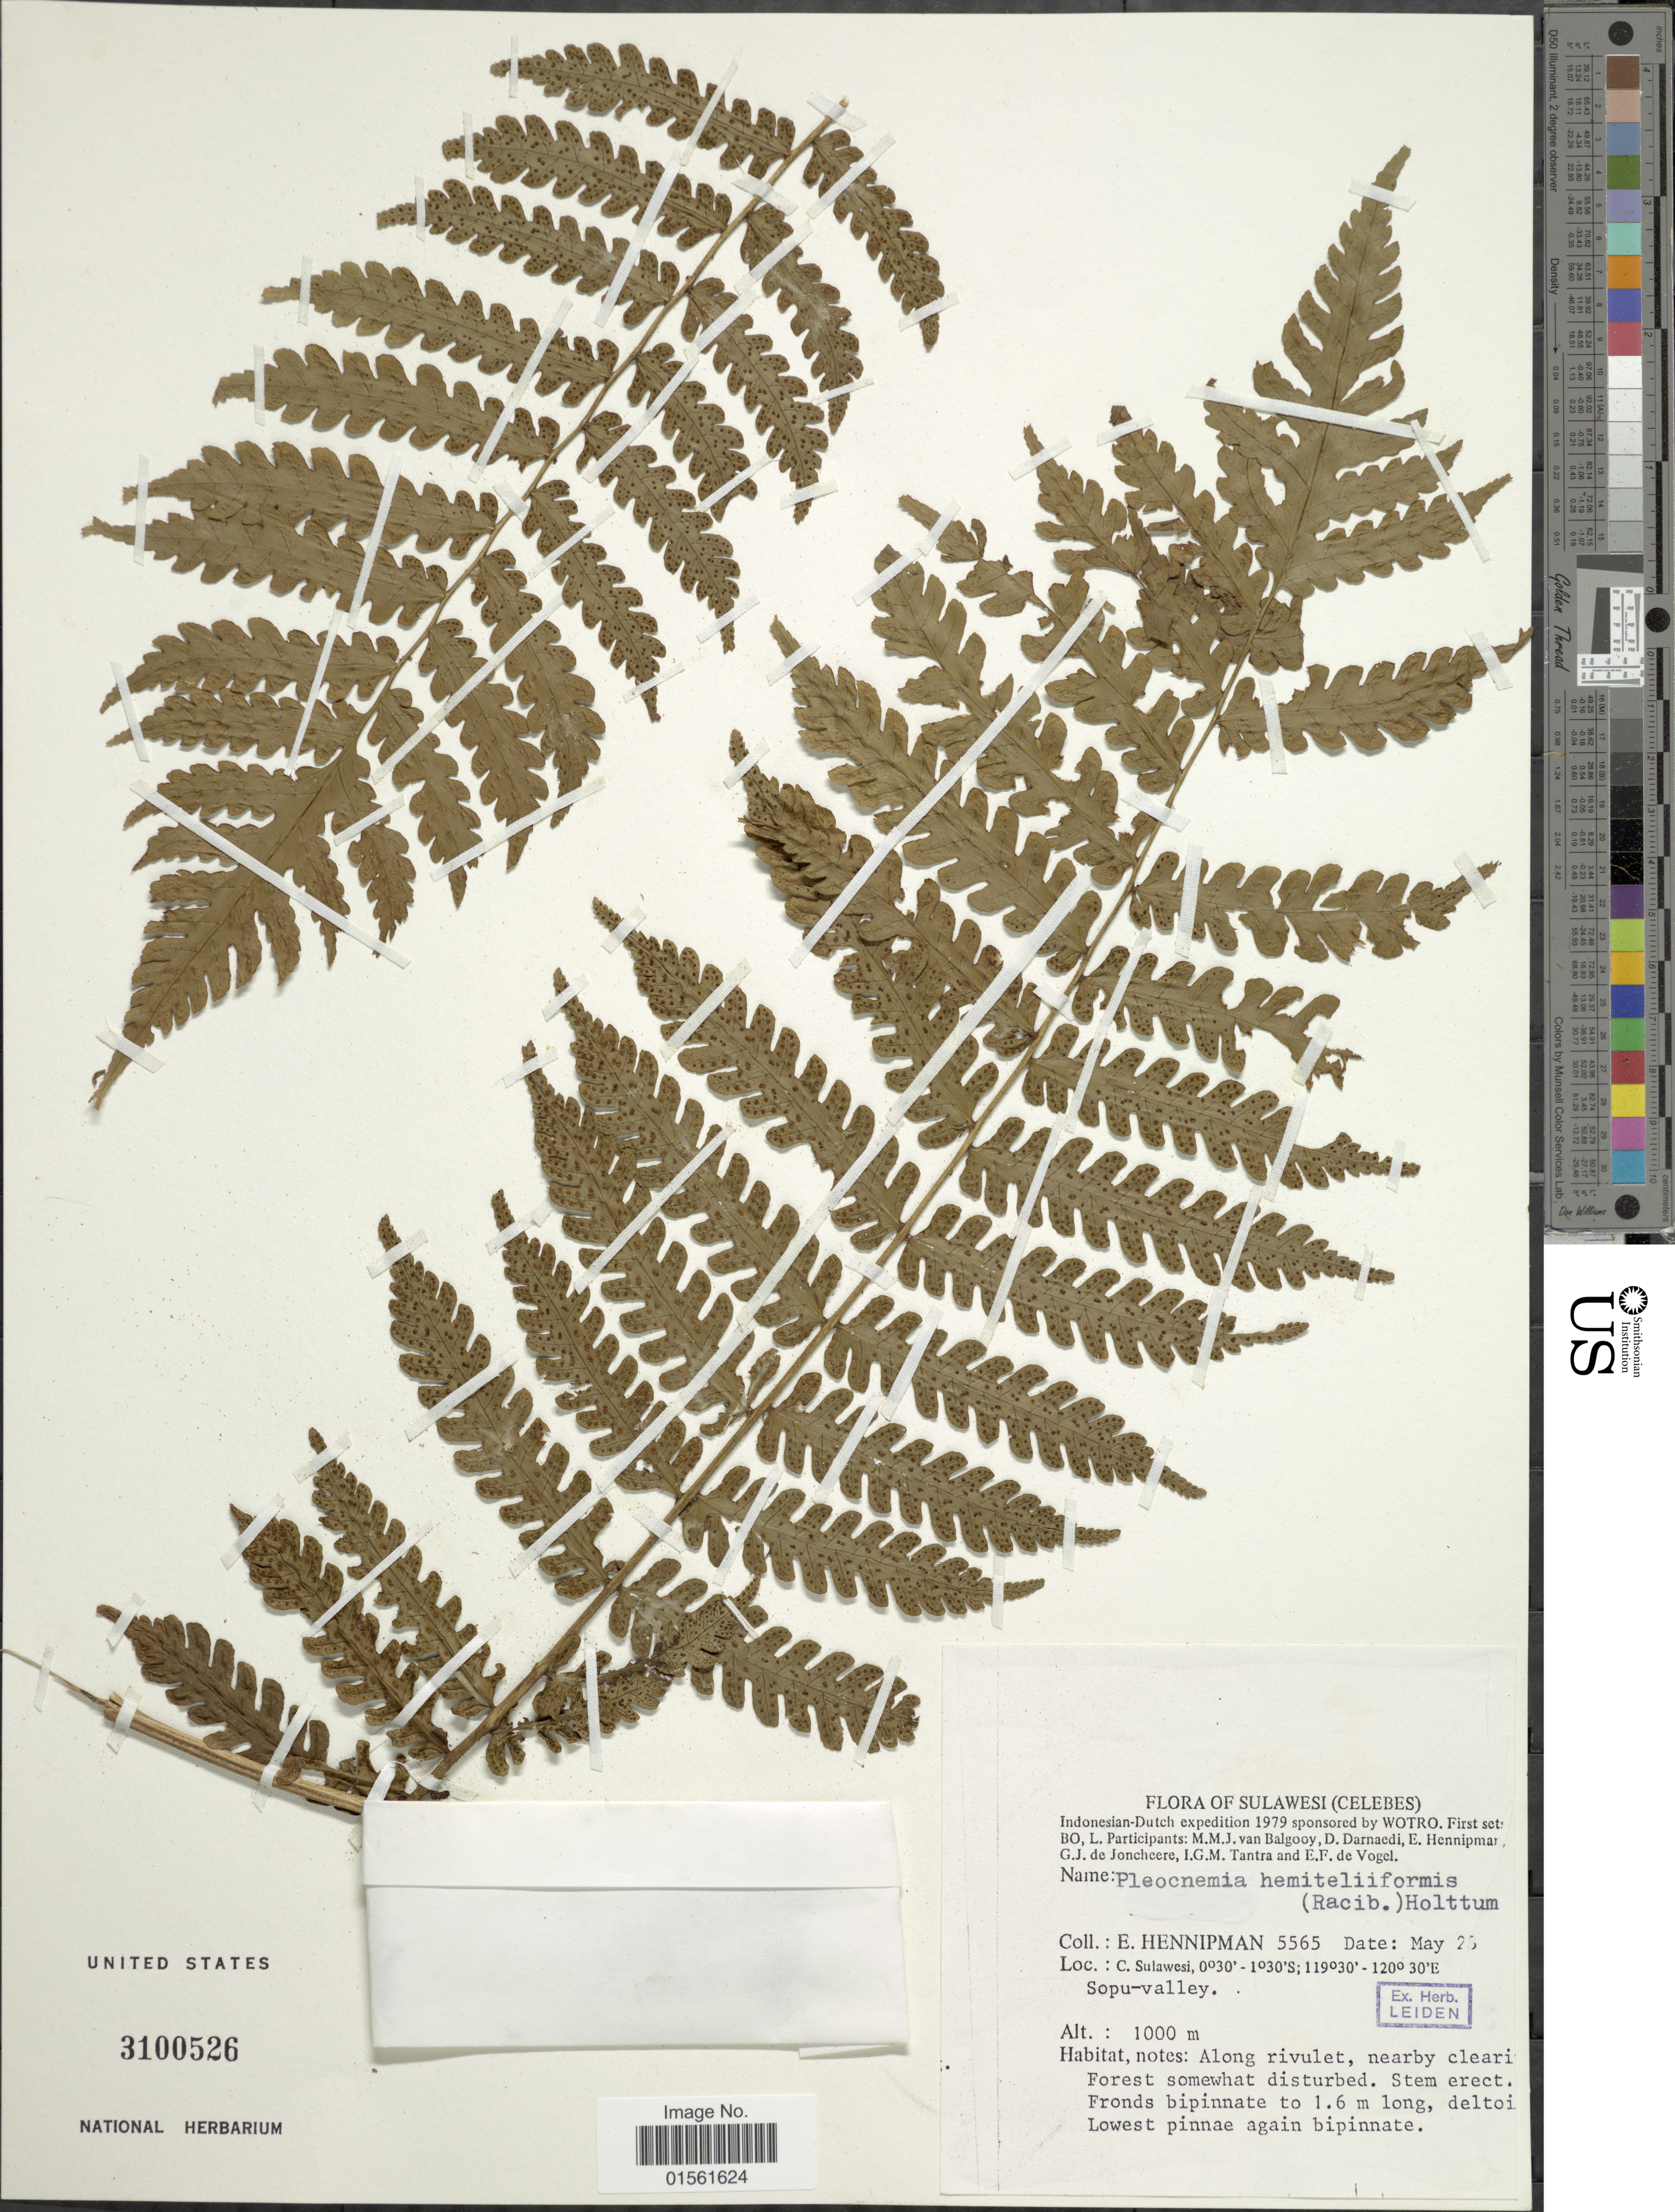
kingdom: Plantae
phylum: Tracheophyta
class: Polypodiopsida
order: Polypodiales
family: Dryopteridaceae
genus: Pleocnemia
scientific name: Pleocnemia hemiteliiformis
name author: (Racib.) Holttum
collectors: E. Hennipman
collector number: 5565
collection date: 1979-05-25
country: Indonesia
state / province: Sulawesi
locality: Sulawesi (Celebes) C. Sulawesi, Sopu-valley.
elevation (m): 1000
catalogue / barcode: US 3100526